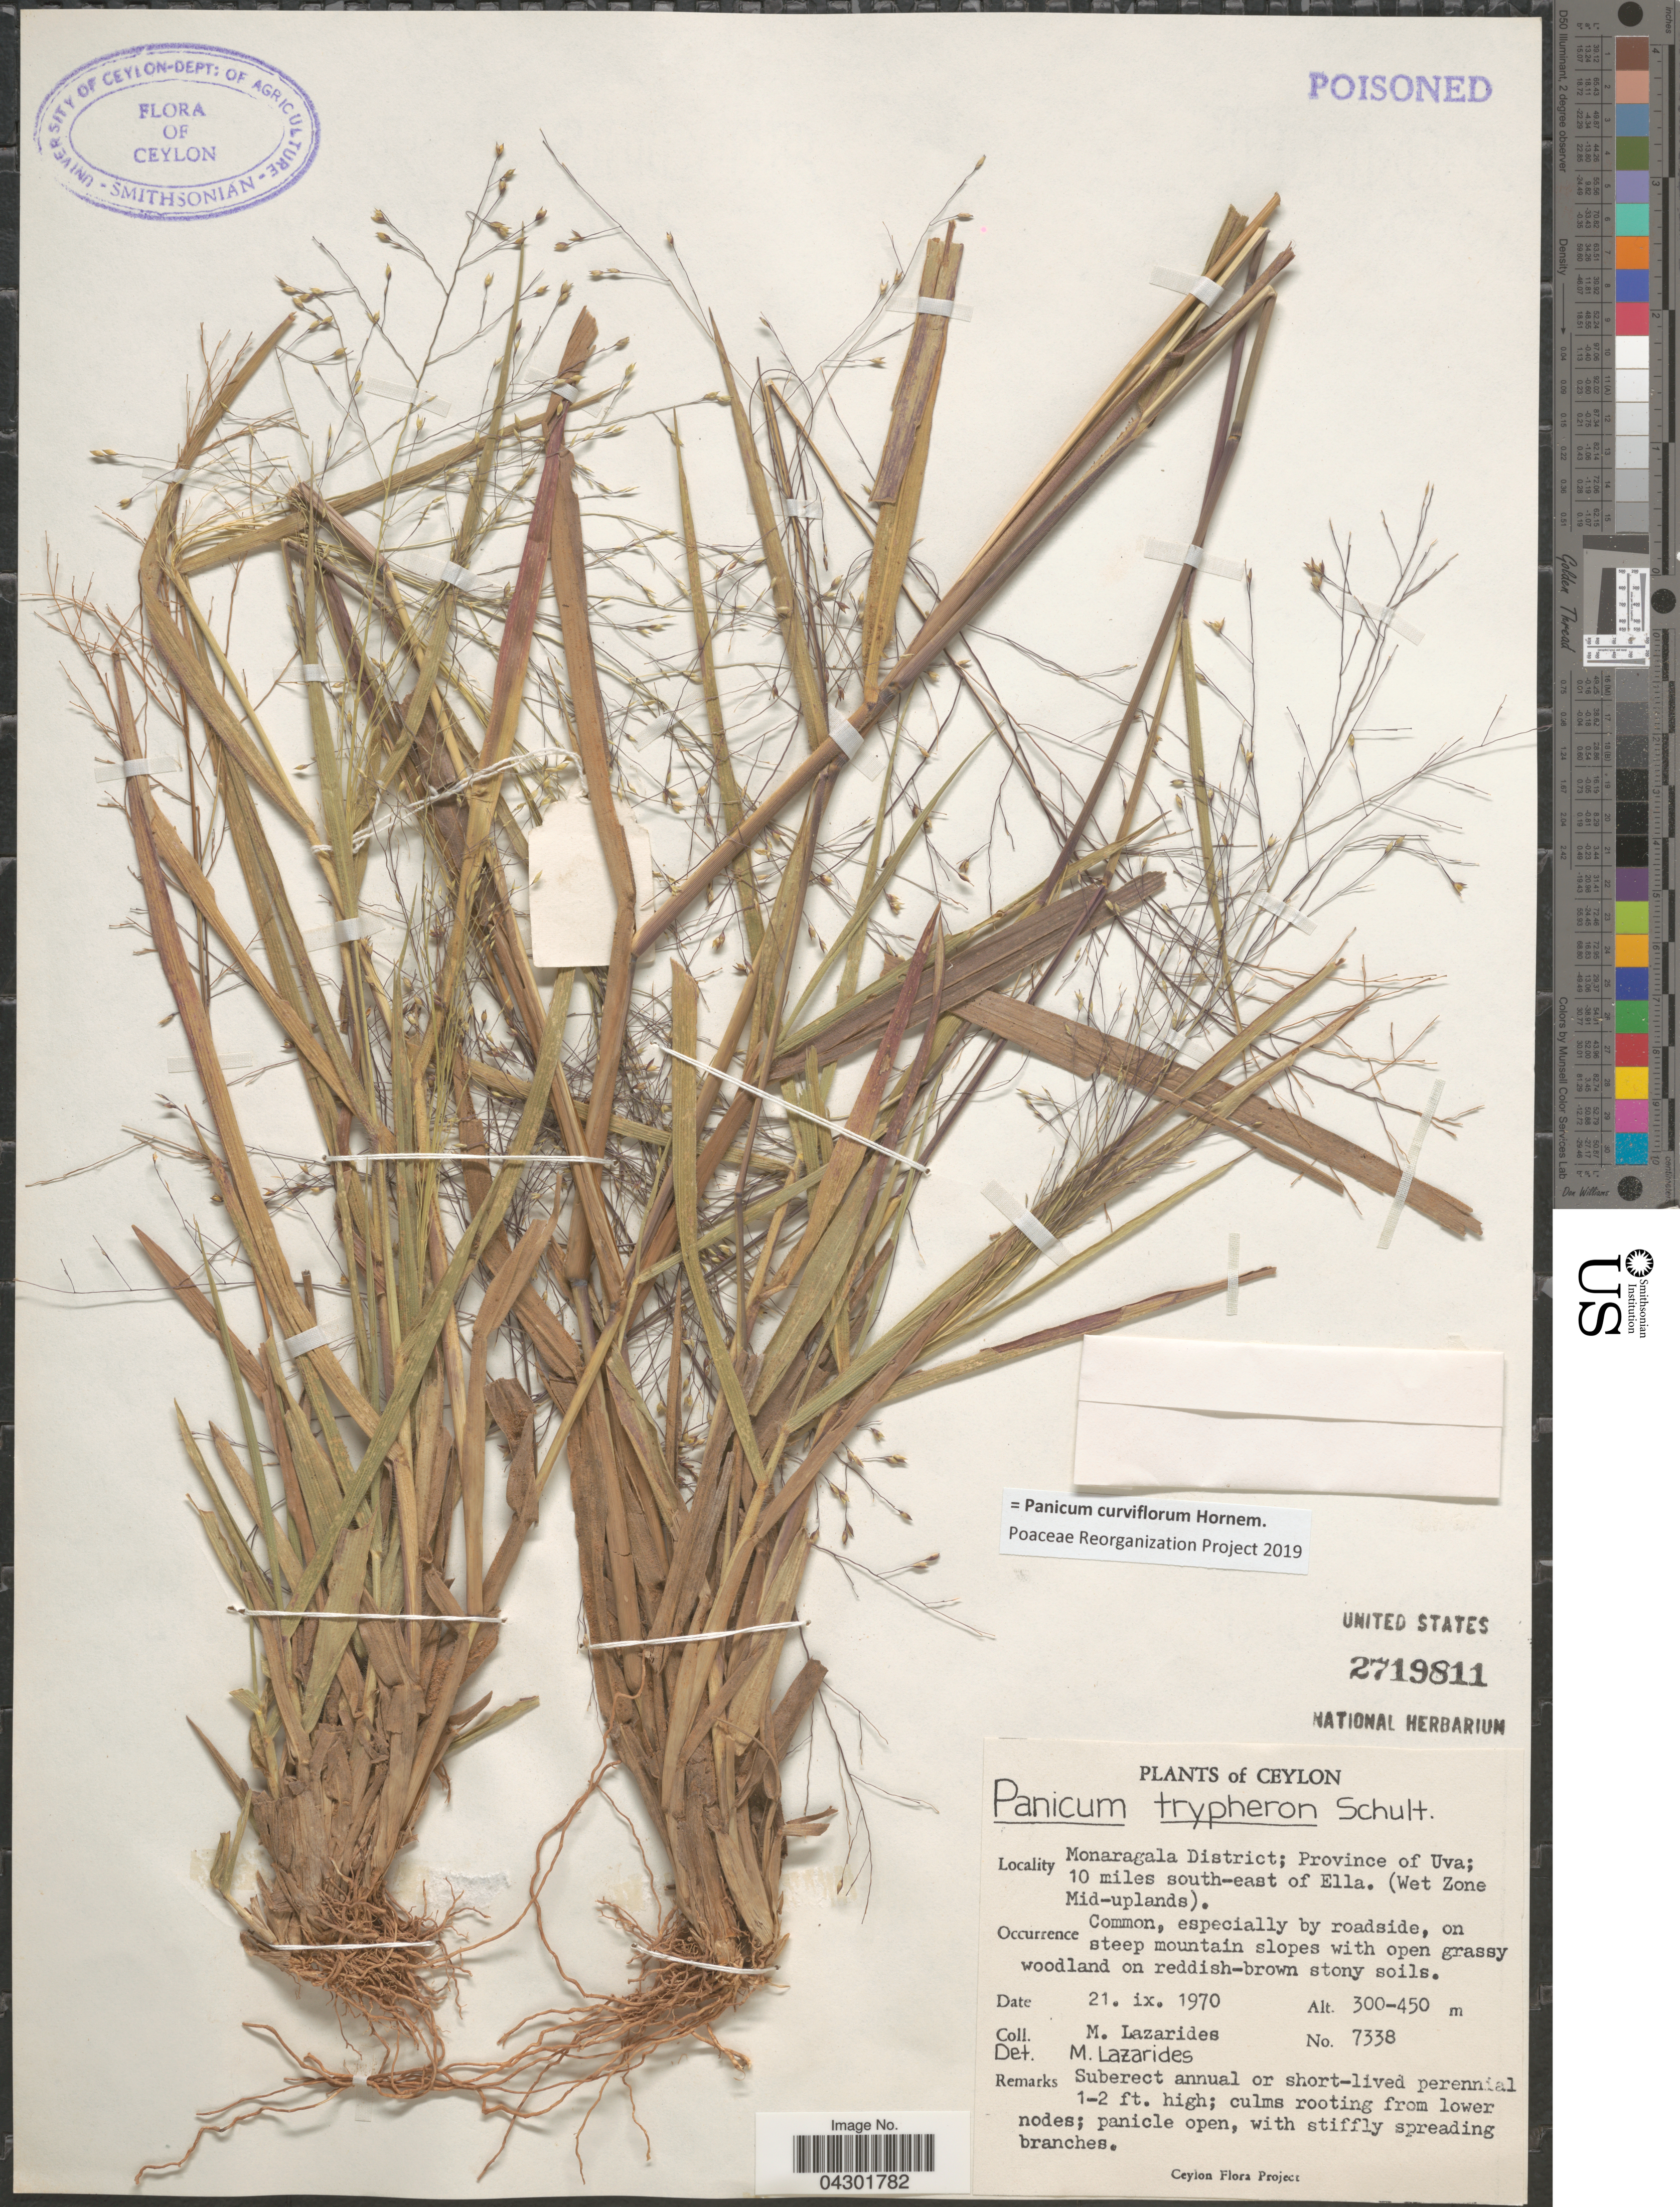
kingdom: Plantae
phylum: Tracheophyta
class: Liliopsida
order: Poales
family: Poaceae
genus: Panicum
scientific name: Panicum curviflorum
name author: Hornem.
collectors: M. Lazarides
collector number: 7338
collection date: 1970-09-21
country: Sri Lanka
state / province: Uva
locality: Ceylon. Monaragala District; Province of Uva; 10 miles south-west of Ella. (Wet Zone Mid-uplands).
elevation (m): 300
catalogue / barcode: US 2719811